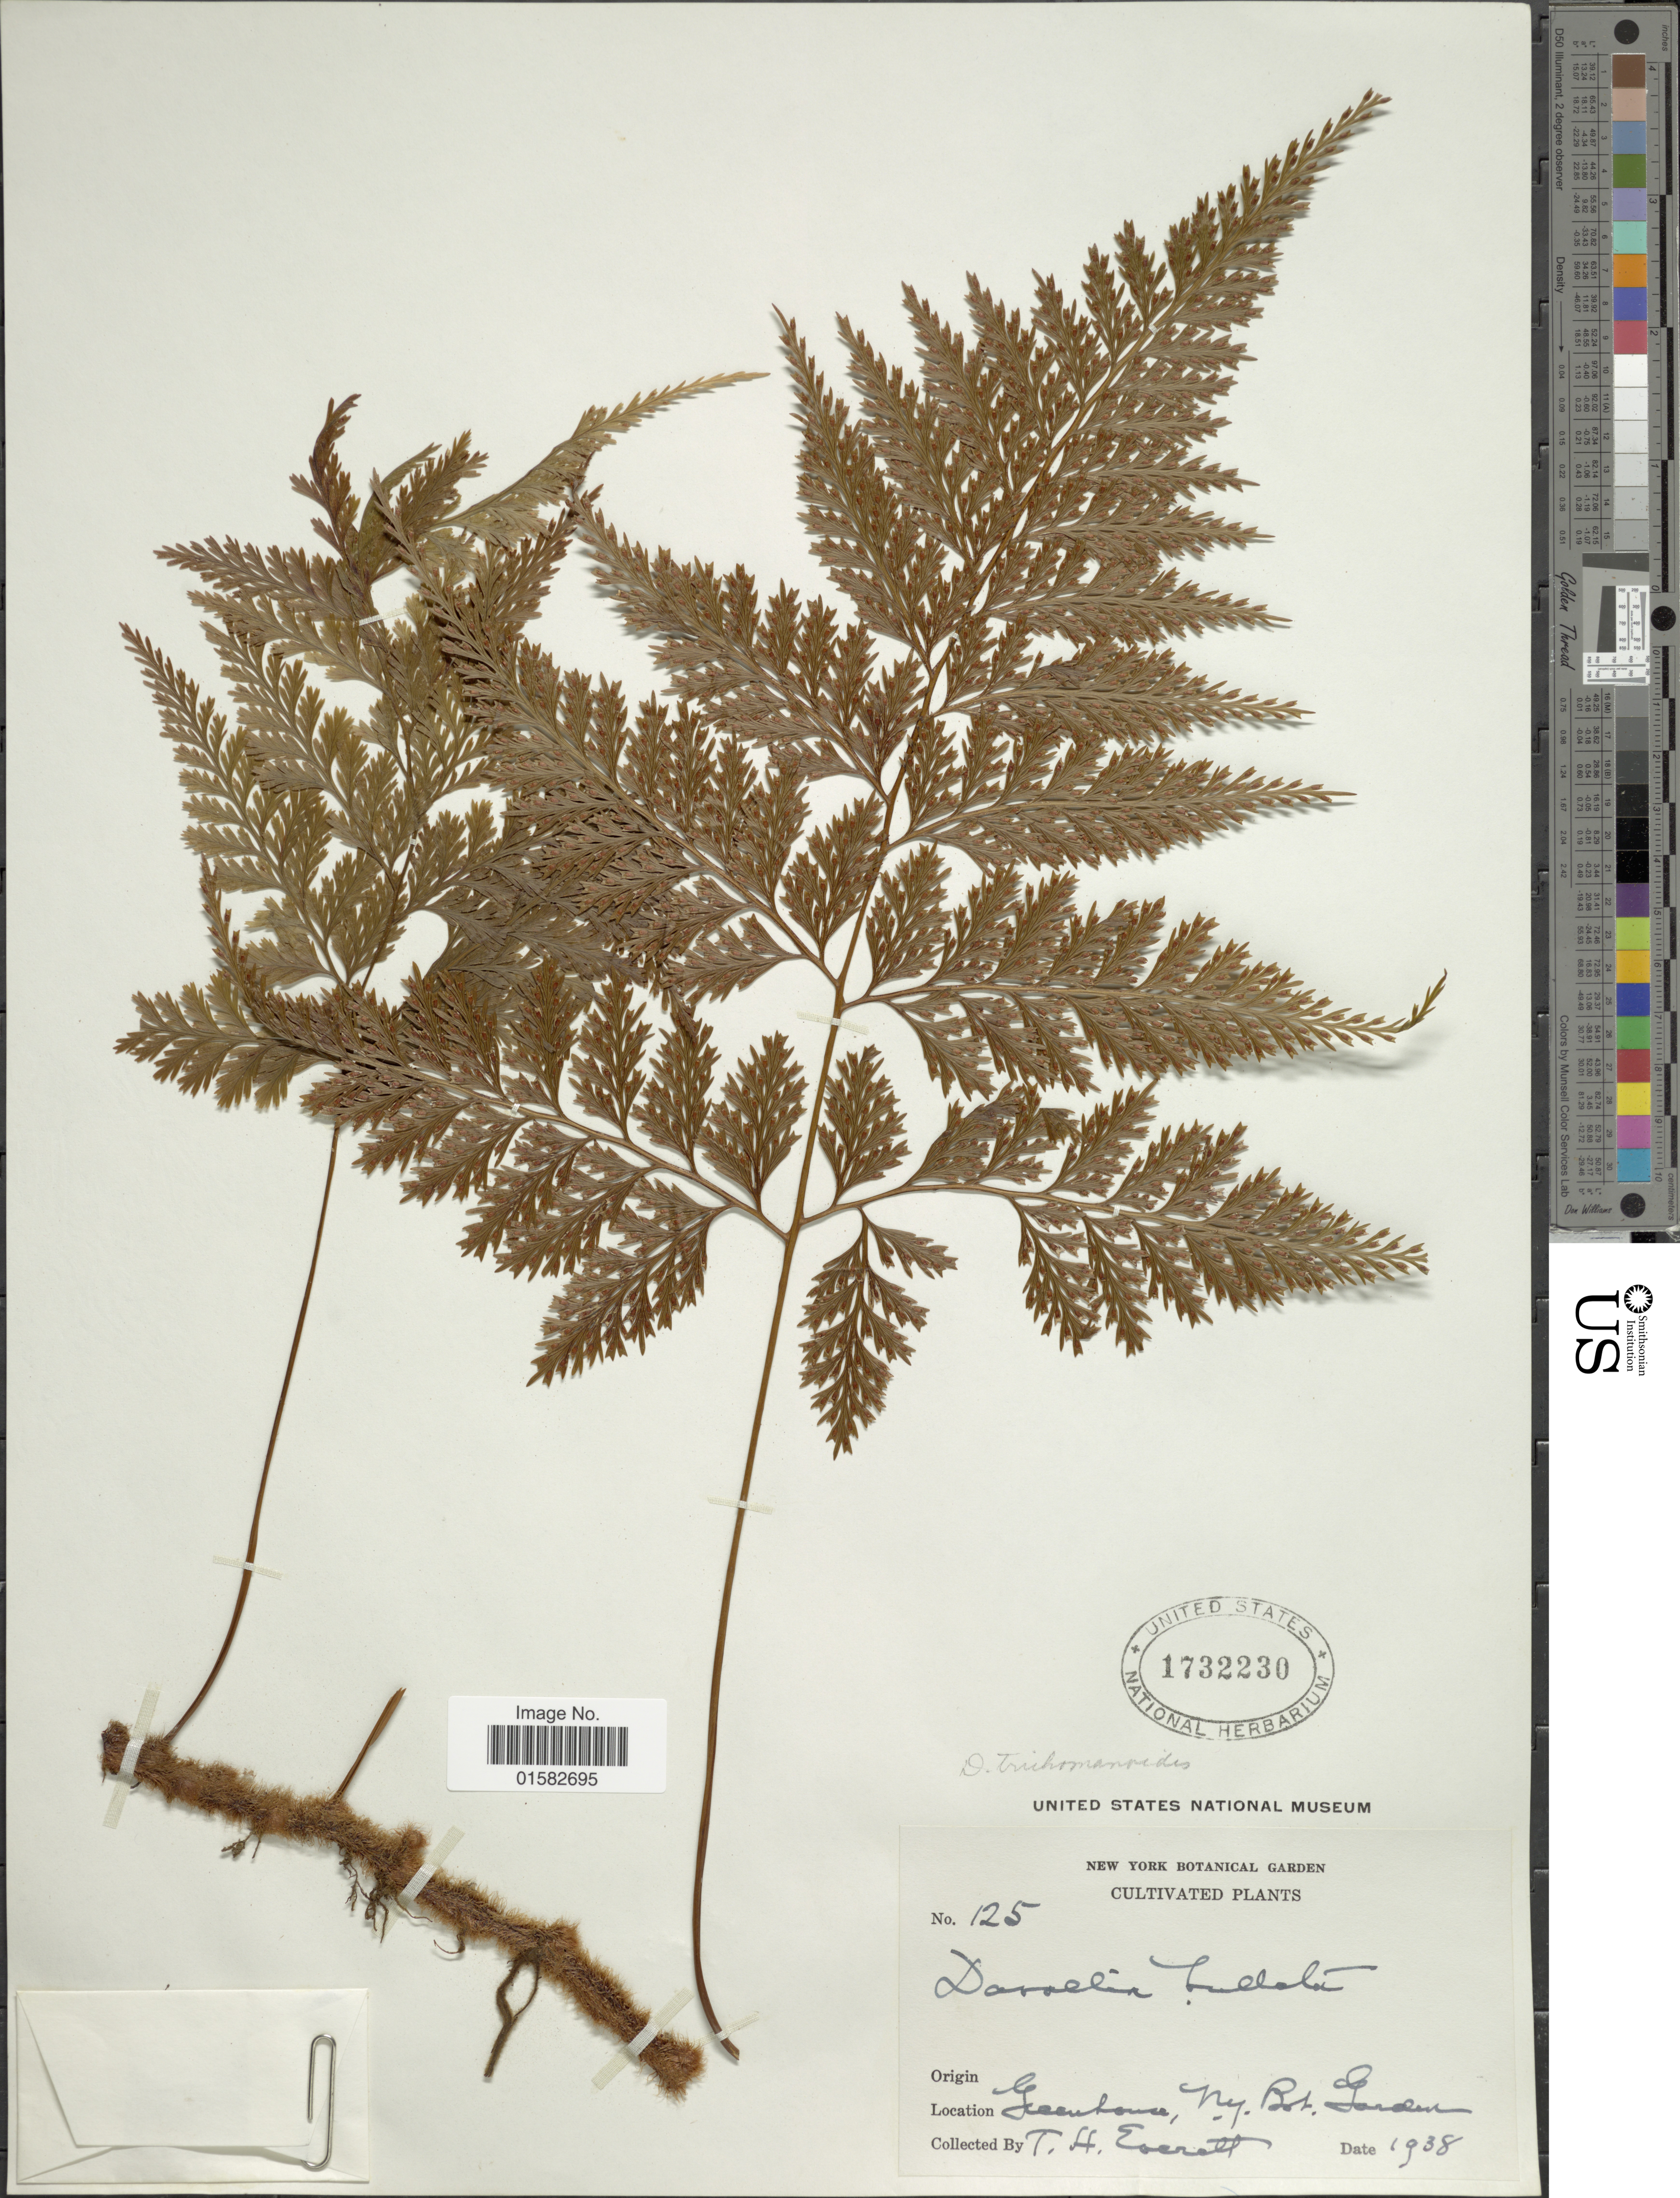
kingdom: Plantae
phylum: Tracheophyta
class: Polypodiopsida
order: Polypodiales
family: Davalliaceae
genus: Davallia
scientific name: Davallia trichomanoides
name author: Blume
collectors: T. Everett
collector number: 125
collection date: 1938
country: United States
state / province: New York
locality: Greenhouse, Ny. Bot Garden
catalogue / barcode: US 1732230